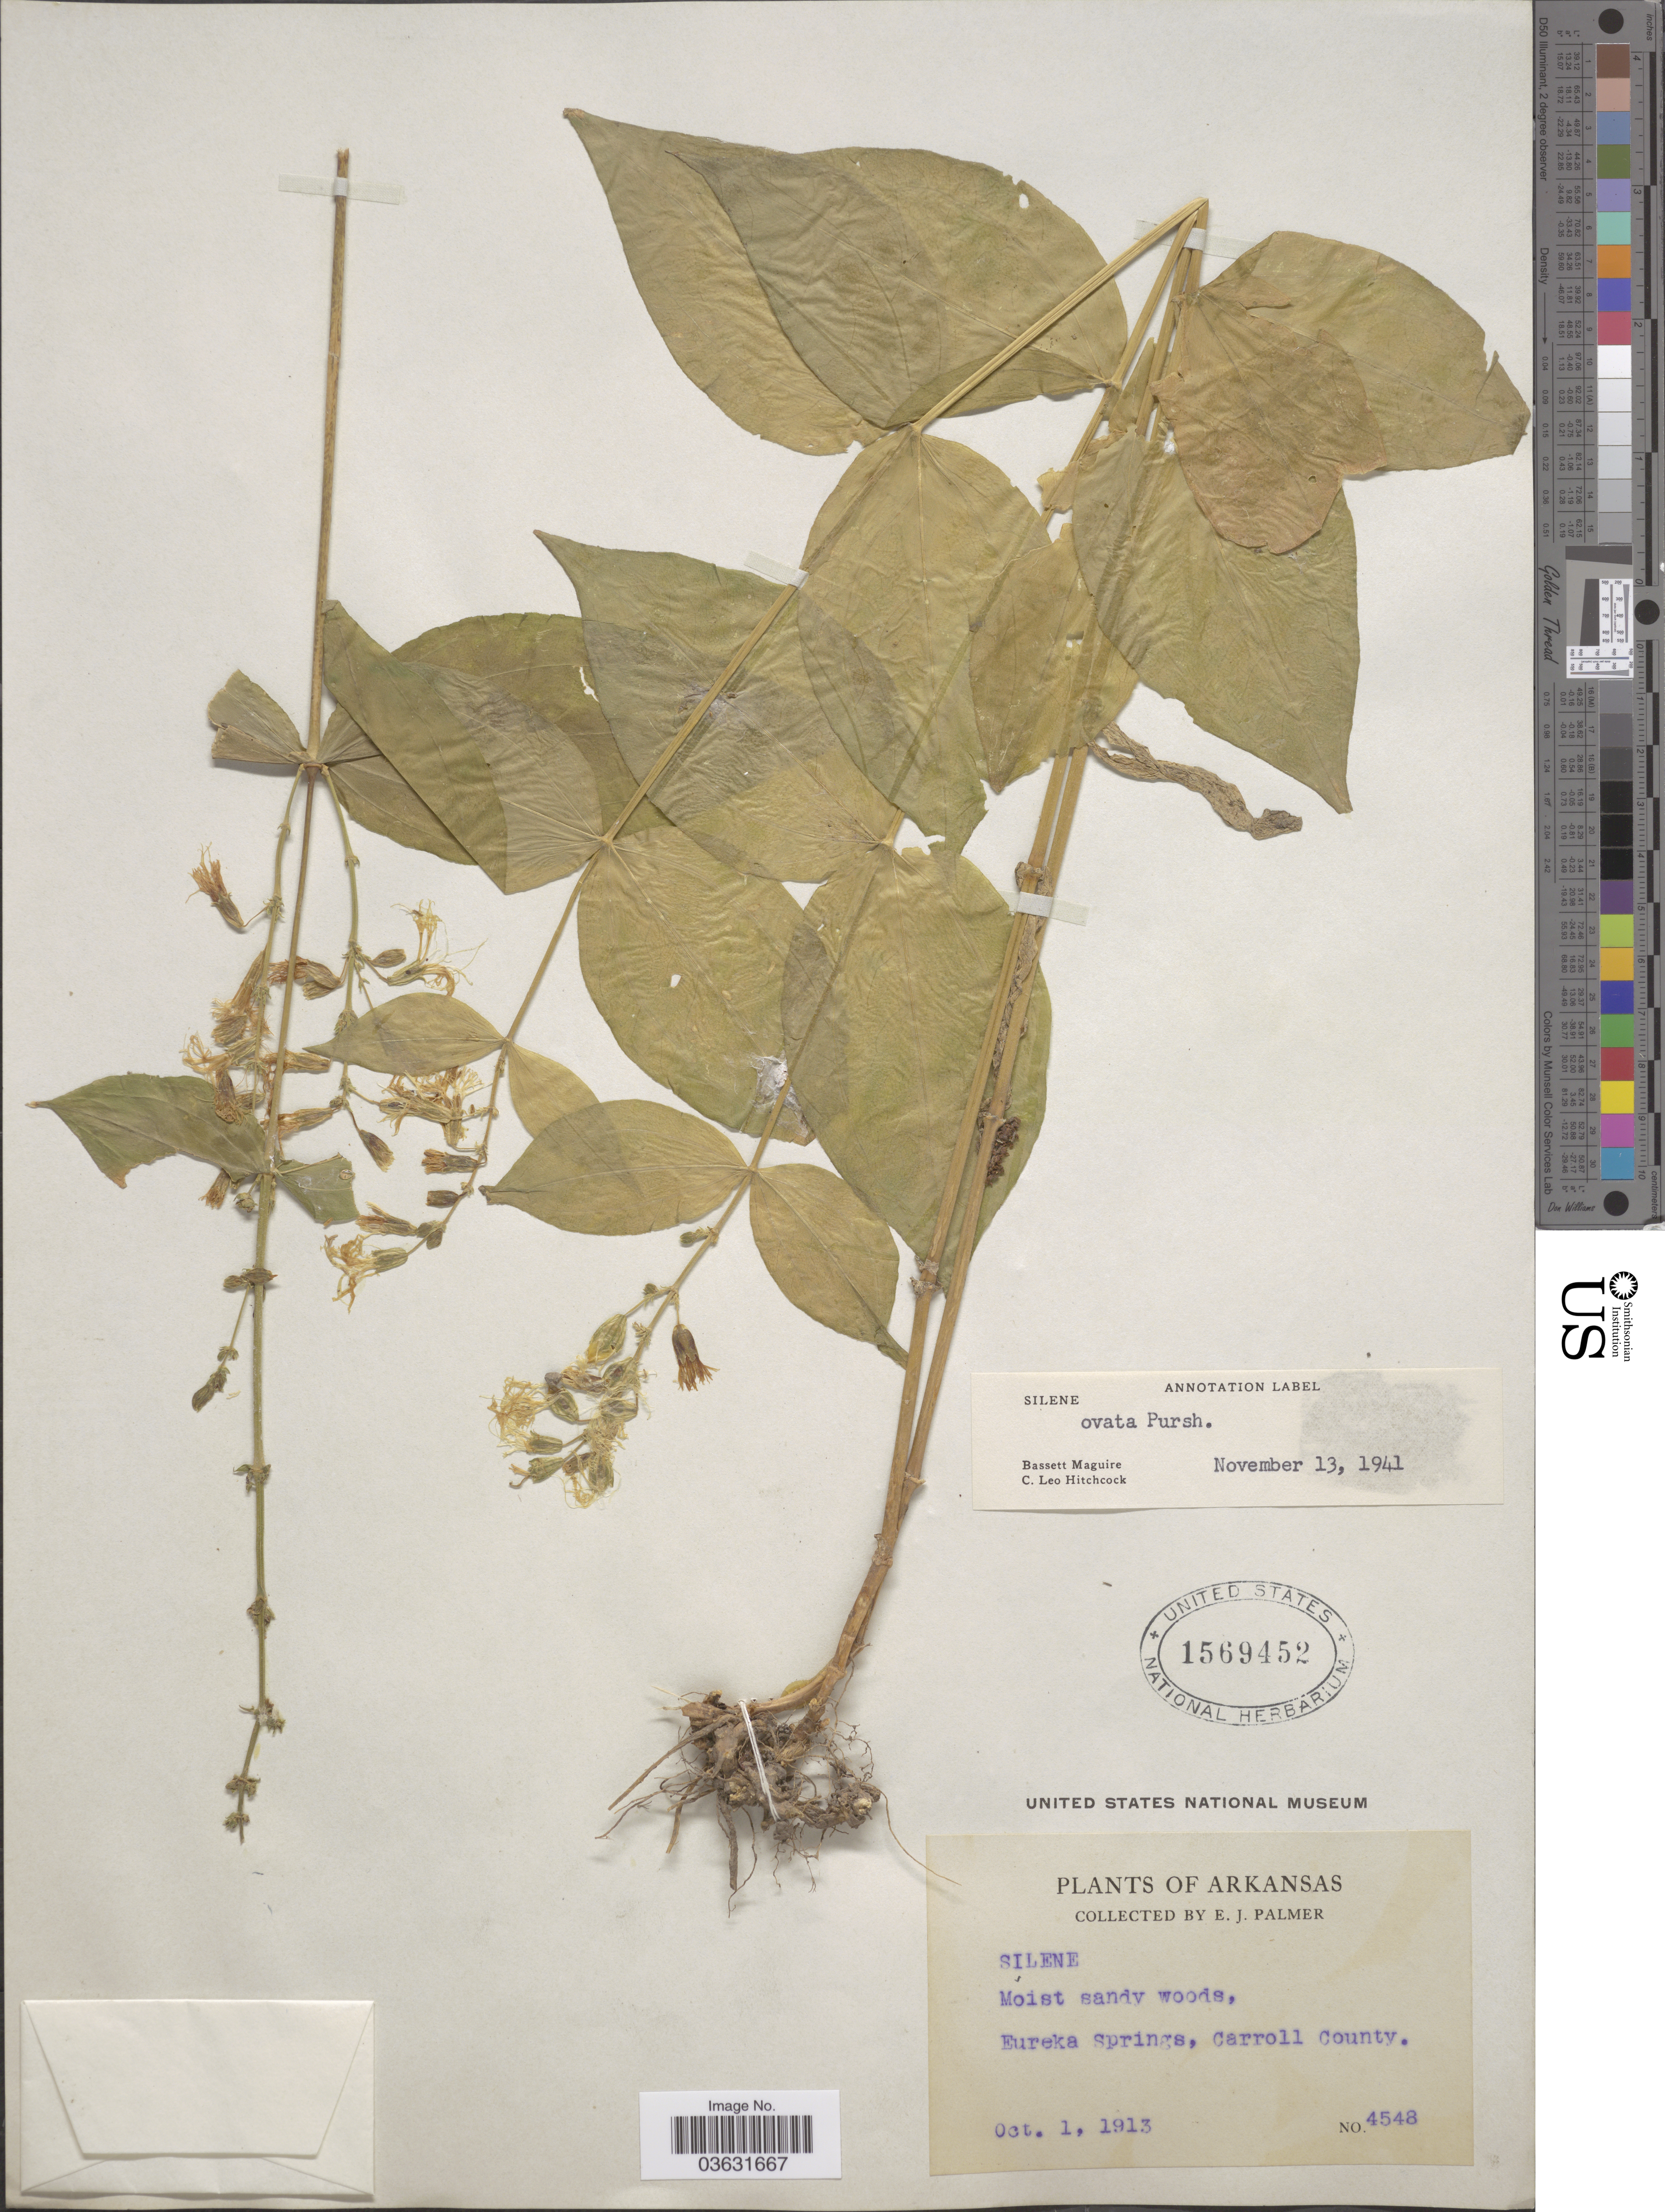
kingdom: Plantae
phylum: Tracheophyta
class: Magnoliopsida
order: Caryophyllales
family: Caryophyllaceae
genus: Silene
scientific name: Silene ovata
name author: Pursh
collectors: E. J. Palmer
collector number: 4548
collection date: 1913-10-01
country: United States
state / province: Arkansas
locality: Eureka Springs, Carroll County.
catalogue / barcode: US 1569452